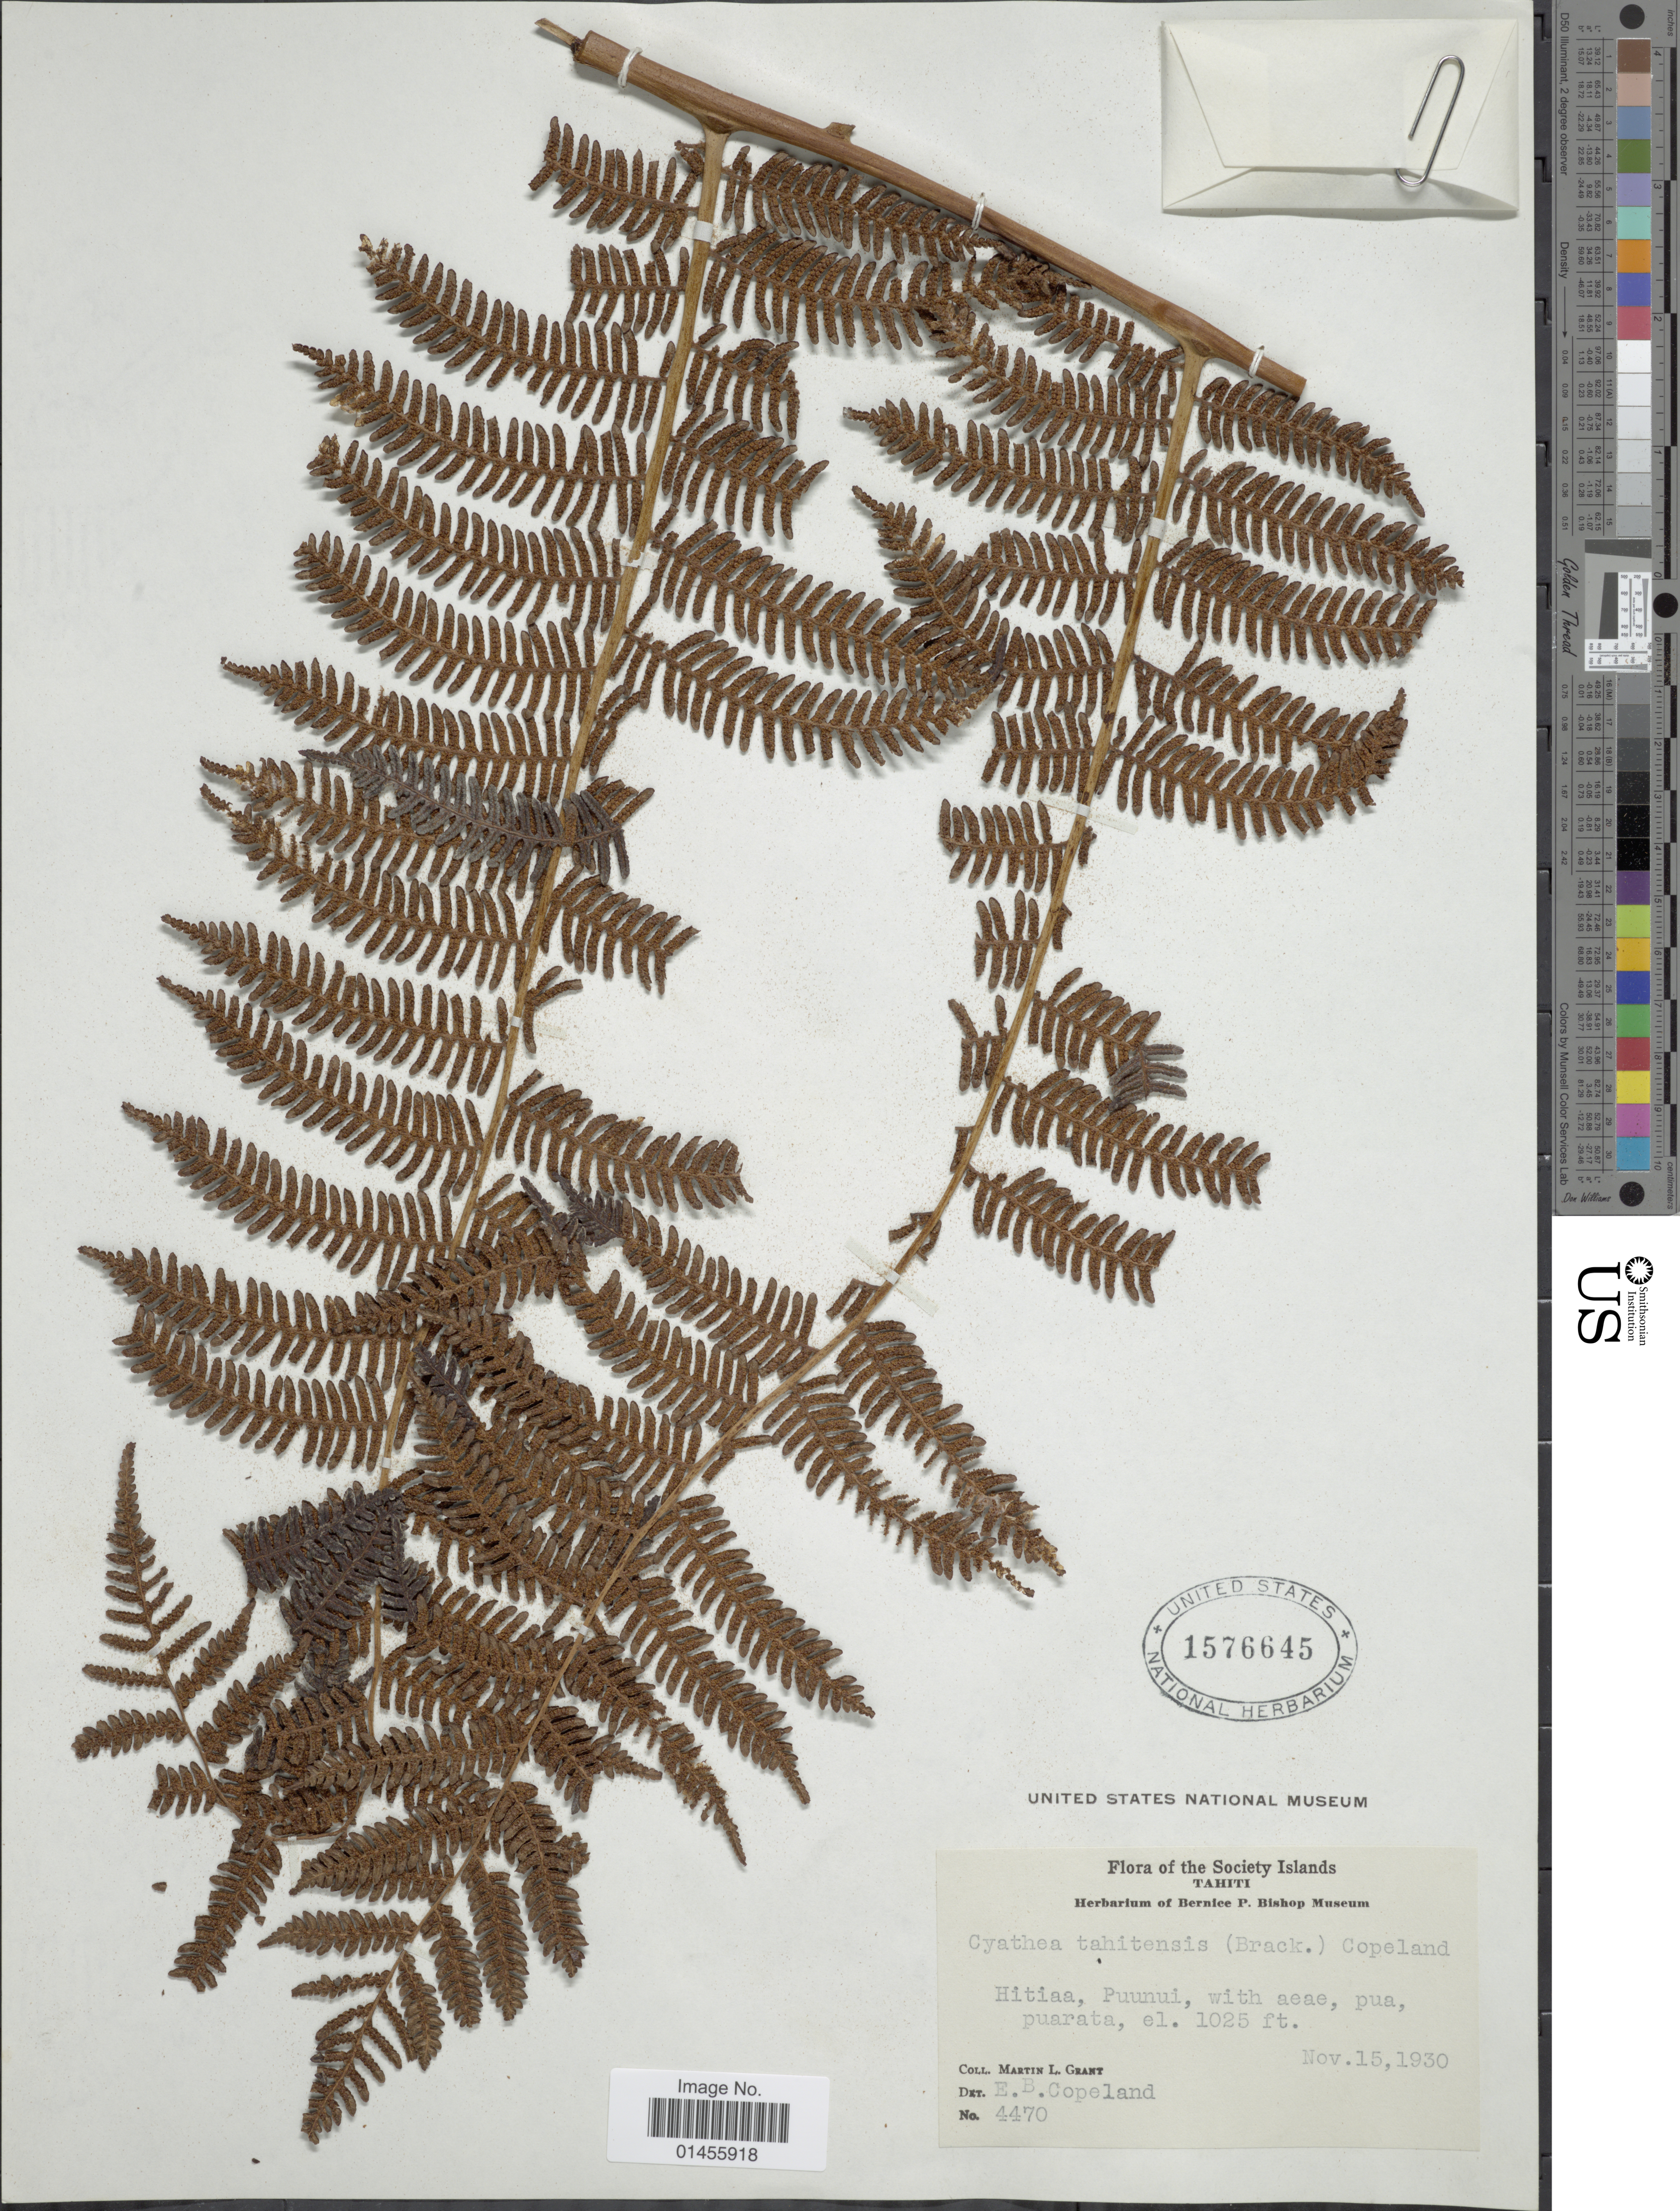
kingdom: Plantae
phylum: Tracheophyta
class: Polypodiopsida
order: Cyatheales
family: Cyatheaceae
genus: Alsophila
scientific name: Alsophila tahitensis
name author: Brack. in Wilkes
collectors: M. L. Grant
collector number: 4470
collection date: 1930-11-15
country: French Polynesia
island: Tahiti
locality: Tahiti. Hitiaa, Puunui, with aeae, puarata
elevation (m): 312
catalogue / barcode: US 1576645